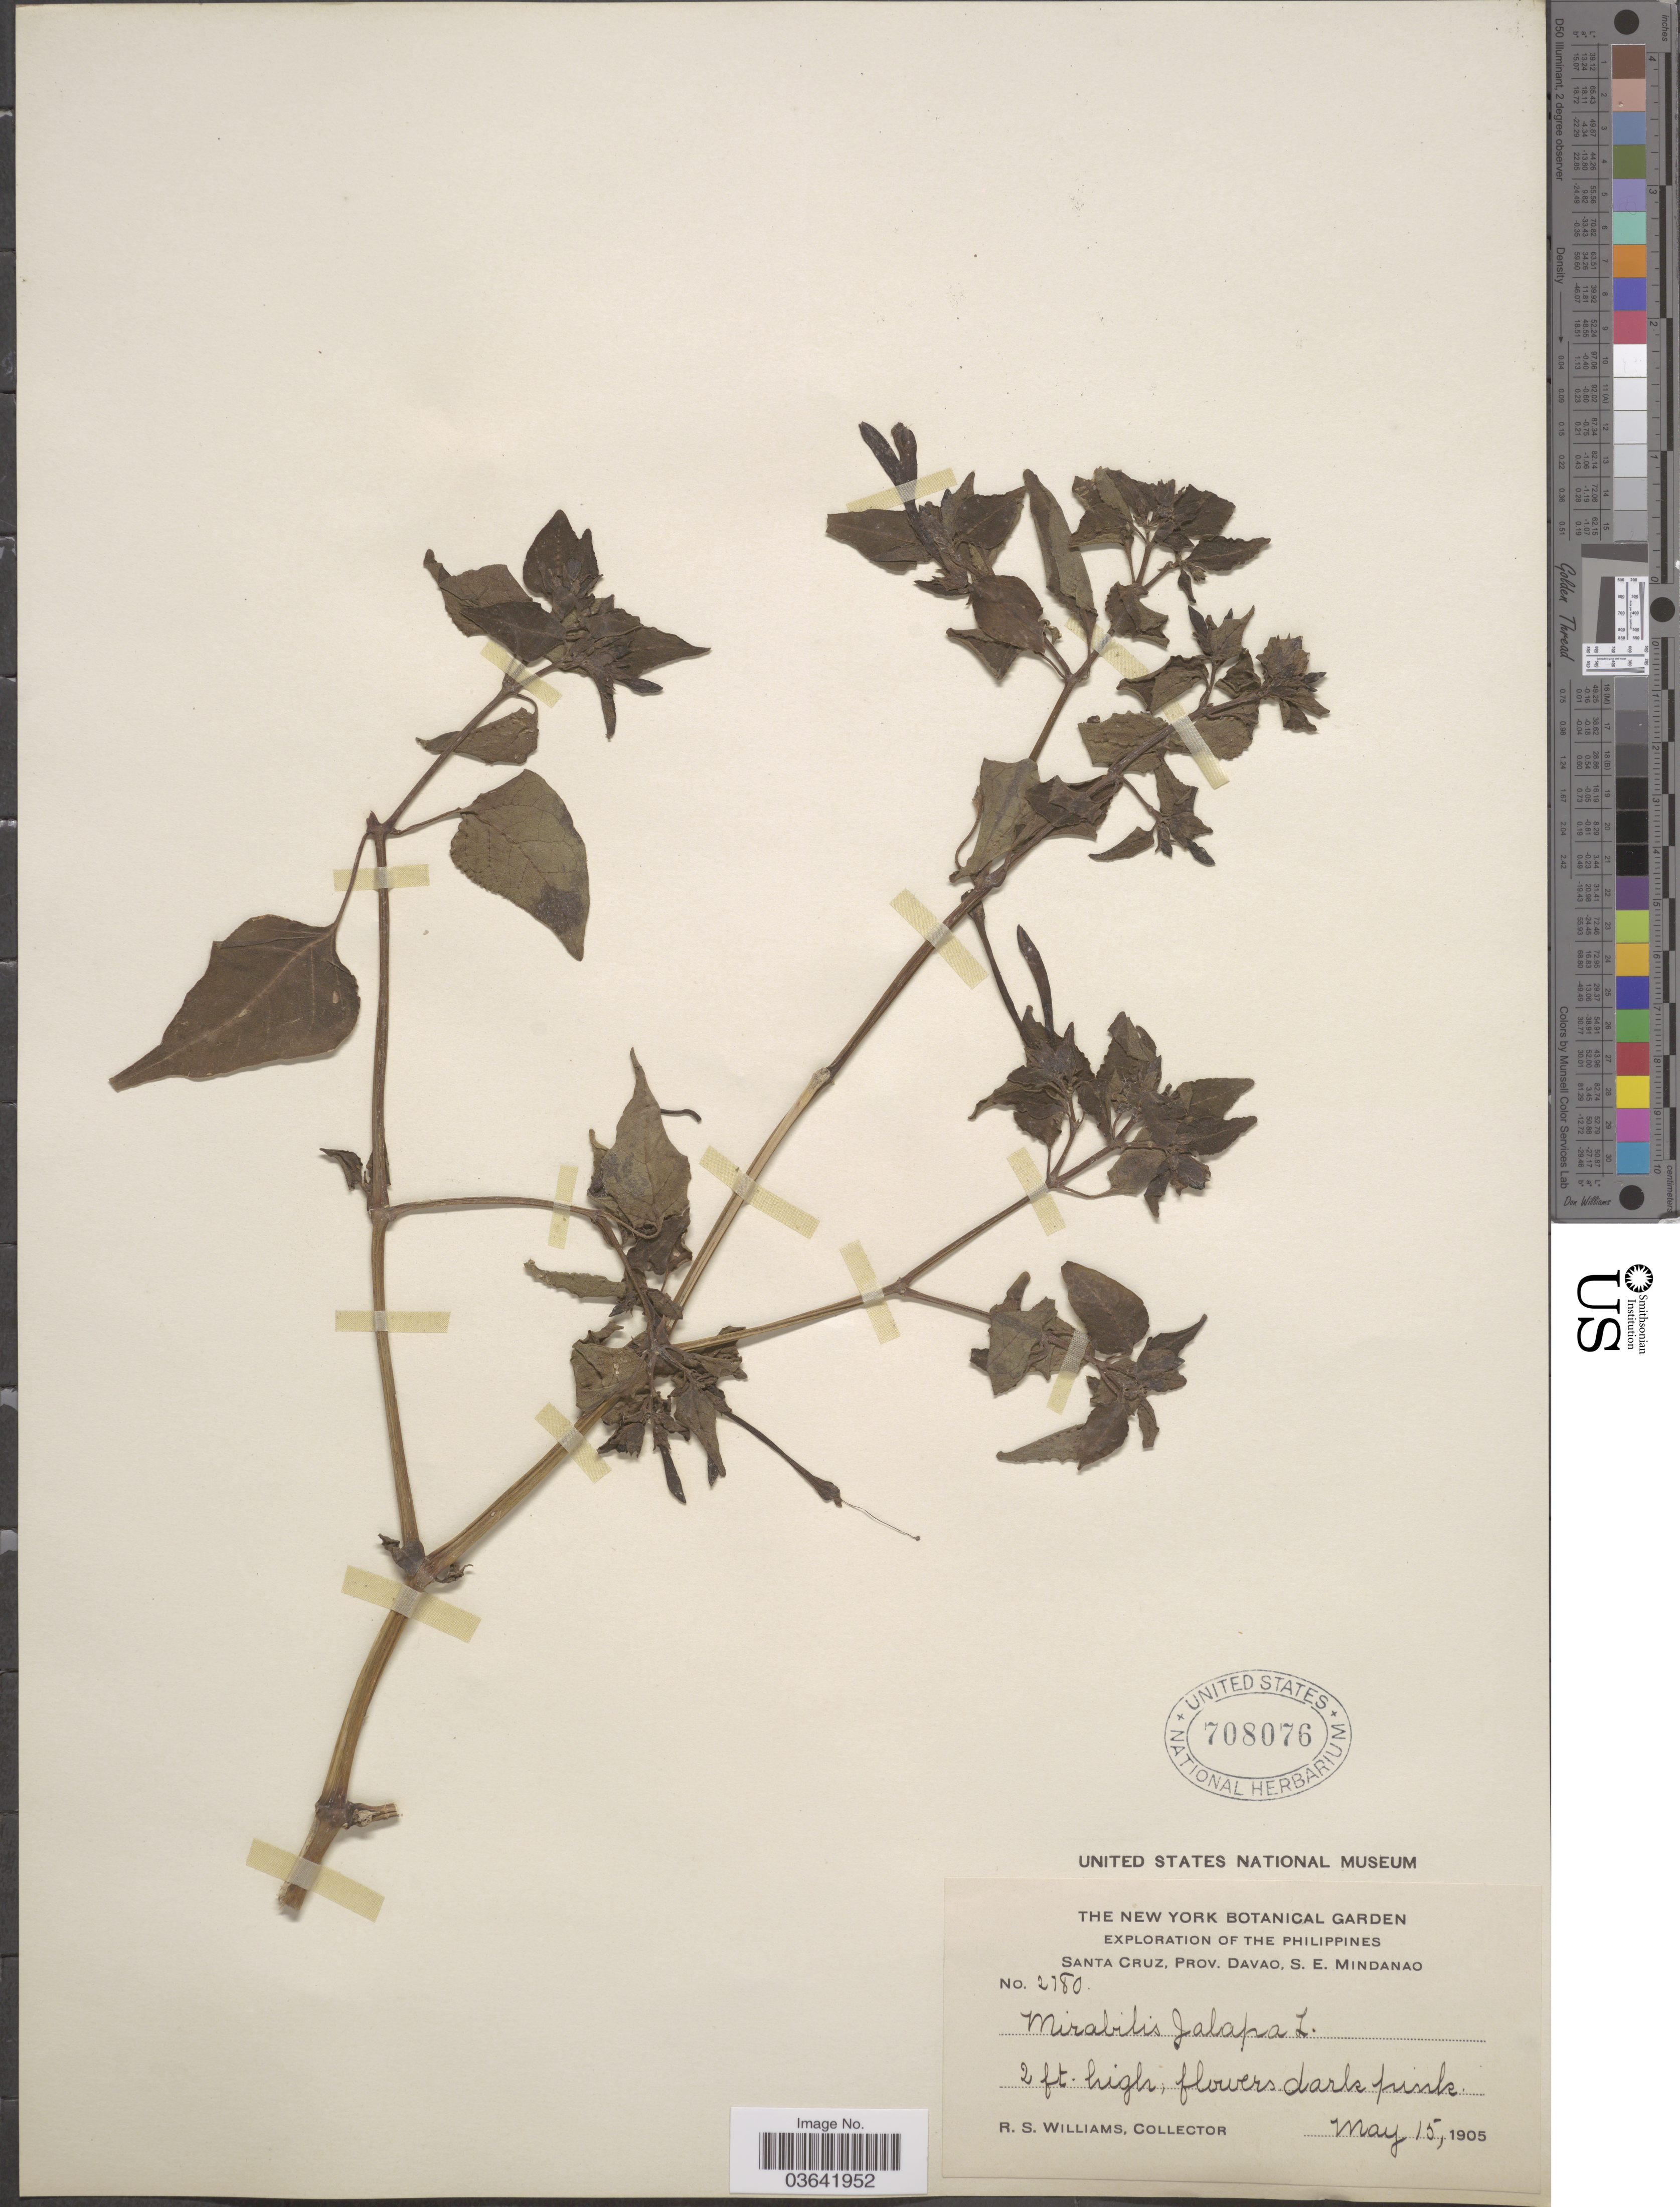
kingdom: Plantae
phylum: Tracheophyta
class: Magnoliopsida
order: Caryophyllales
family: Nyctaginaceae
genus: Mirabilis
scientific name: Mirabilis jalapa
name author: L.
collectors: R. S. Williams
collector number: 2180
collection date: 1905-05-15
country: Philippines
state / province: Davao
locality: Santa Cruz, Prov. Davao, S. E. Mindanao.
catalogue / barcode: US 708076